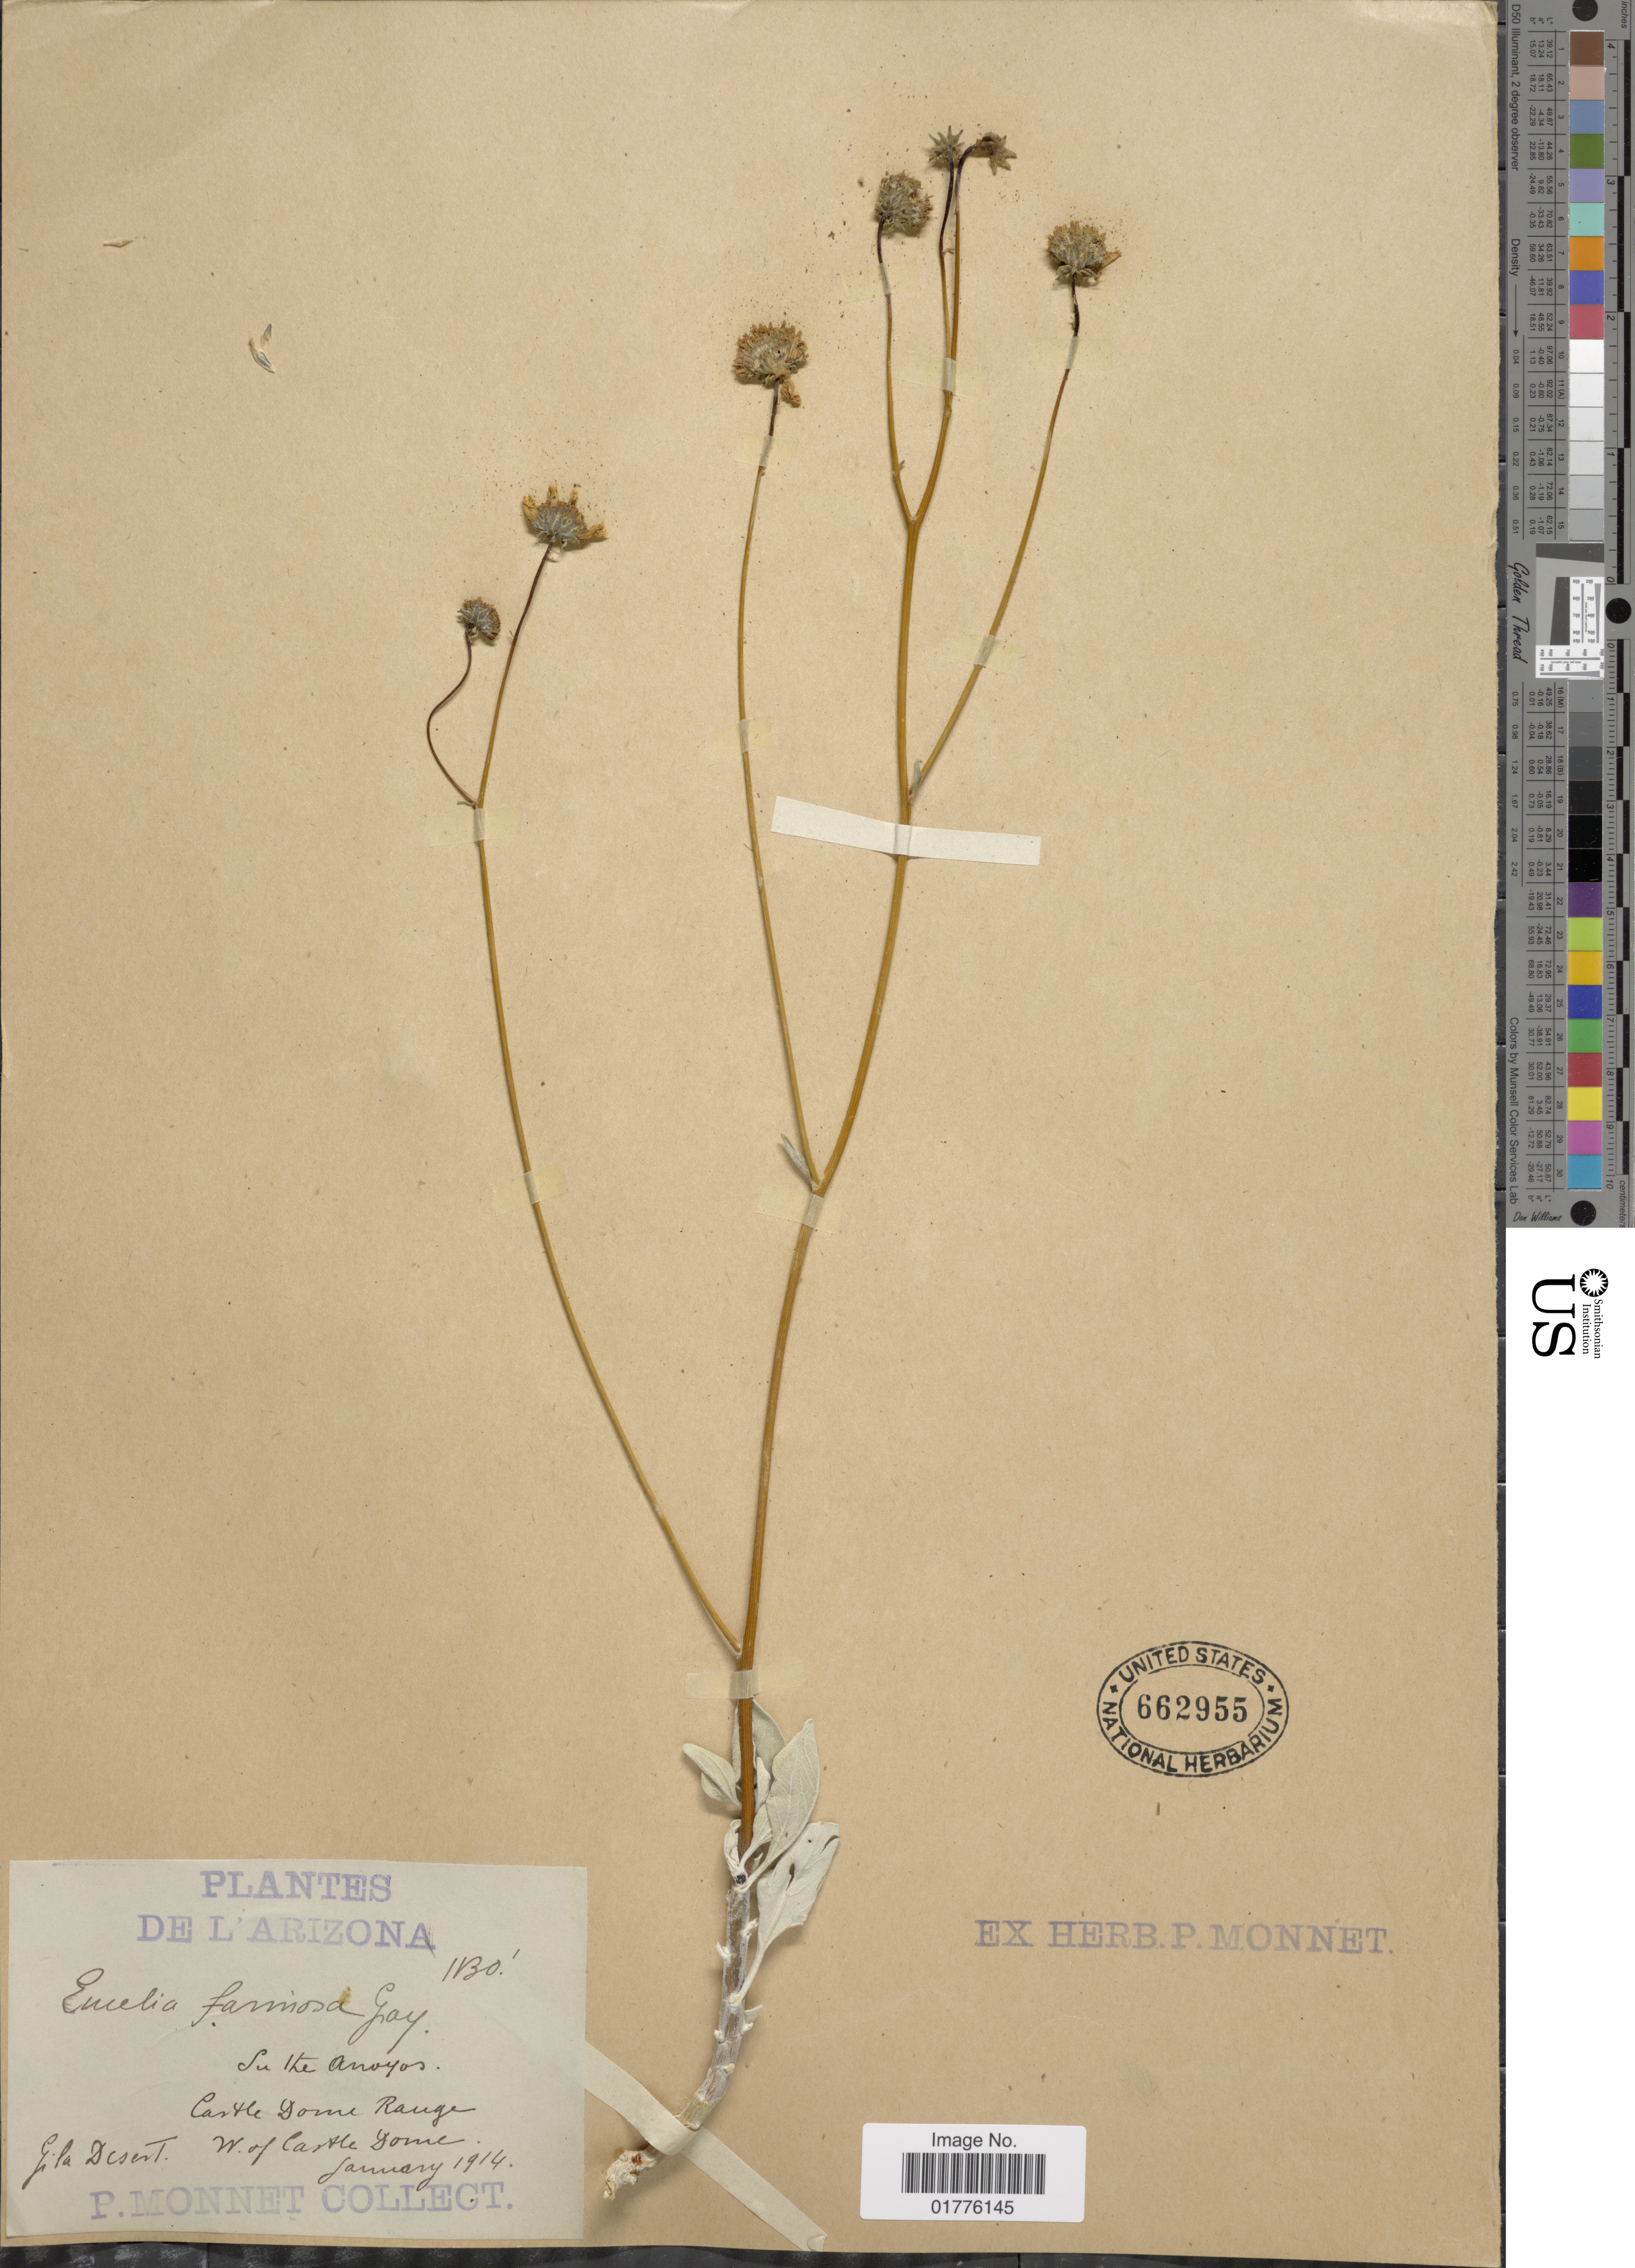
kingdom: Plantae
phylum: Tracheophyta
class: Magnoliopsida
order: Asterales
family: Asteraceae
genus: Encelia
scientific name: Encelia farinosa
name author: A. Gray ex Torr. in Emory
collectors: P. Monnet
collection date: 1914-01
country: United States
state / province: Arizona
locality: L'Arizona. Gila Desert Castle Dome Range. W. of Castle Dome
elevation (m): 344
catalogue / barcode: US 662955